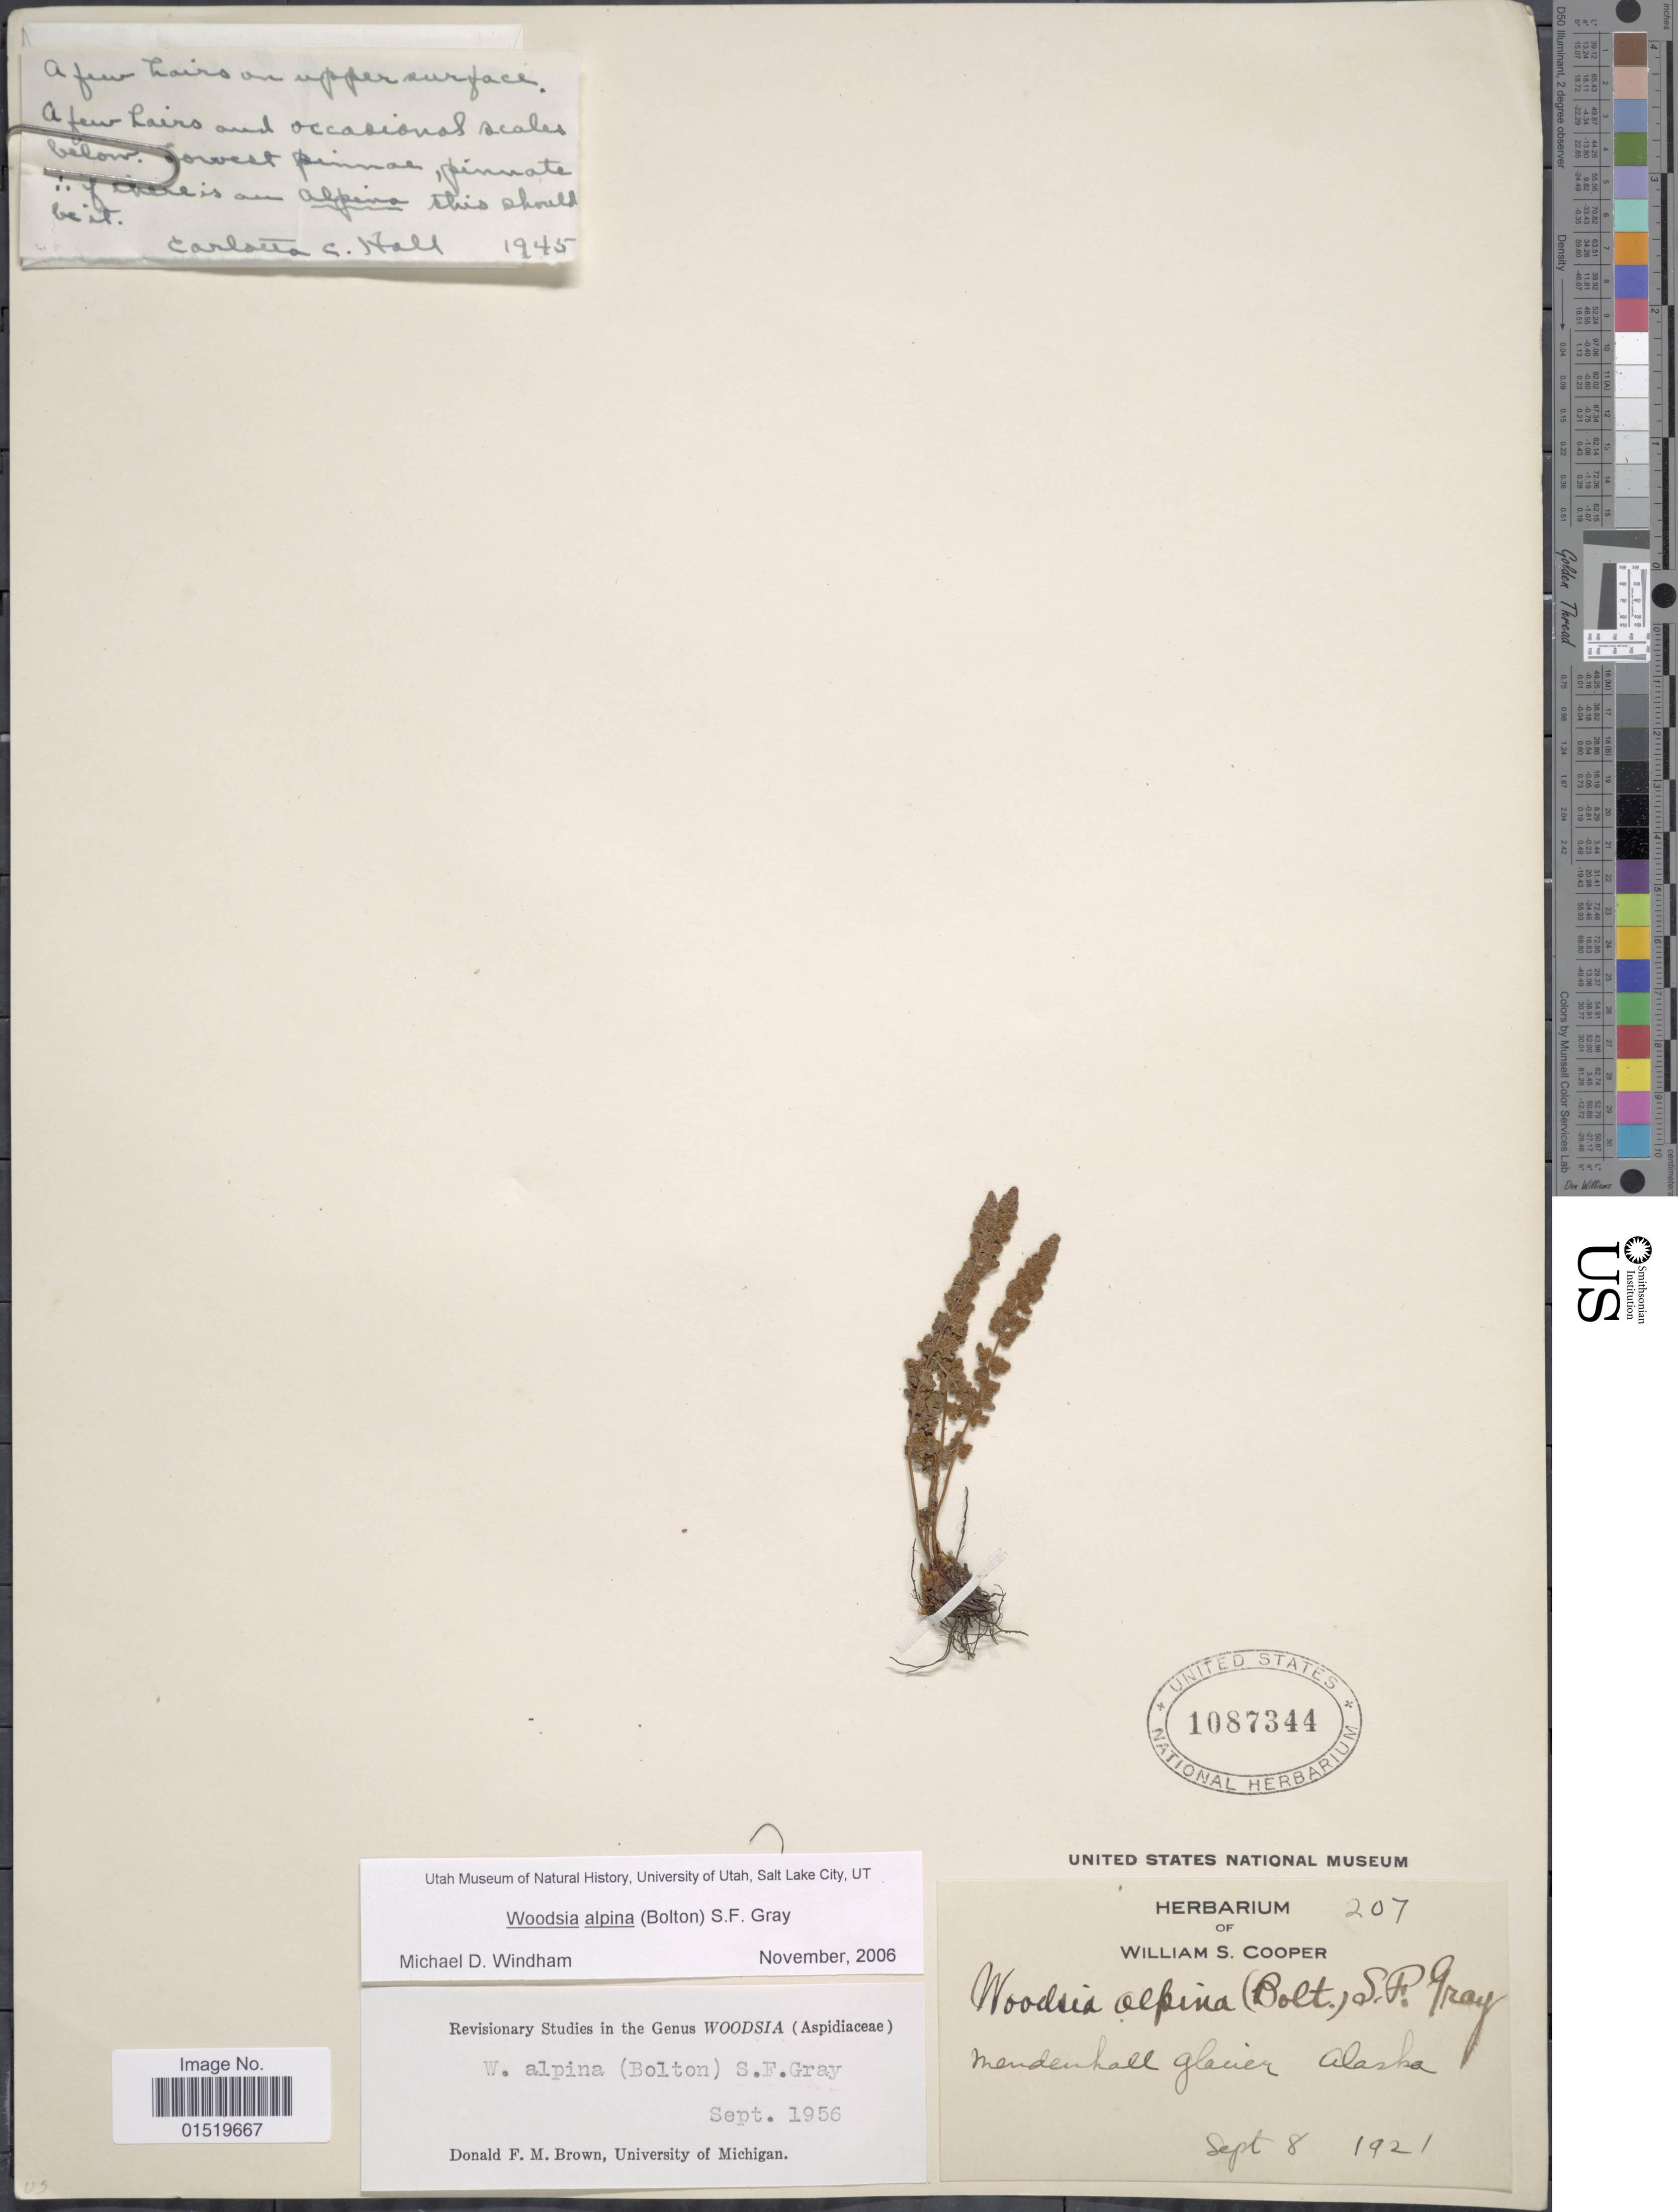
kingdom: Plantae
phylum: Tracheophyta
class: Polypodiopsida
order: Polypodiales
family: Woodsiaceae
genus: Woodsia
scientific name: Woodsia alpina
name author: (Bolton) S.F. Gray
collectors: ex Herb. William S. Cooper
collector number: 207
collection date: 1921-09-08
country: United States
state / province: Alaska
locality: Mendenhall glacier, Alaska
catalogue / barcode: US 1087344